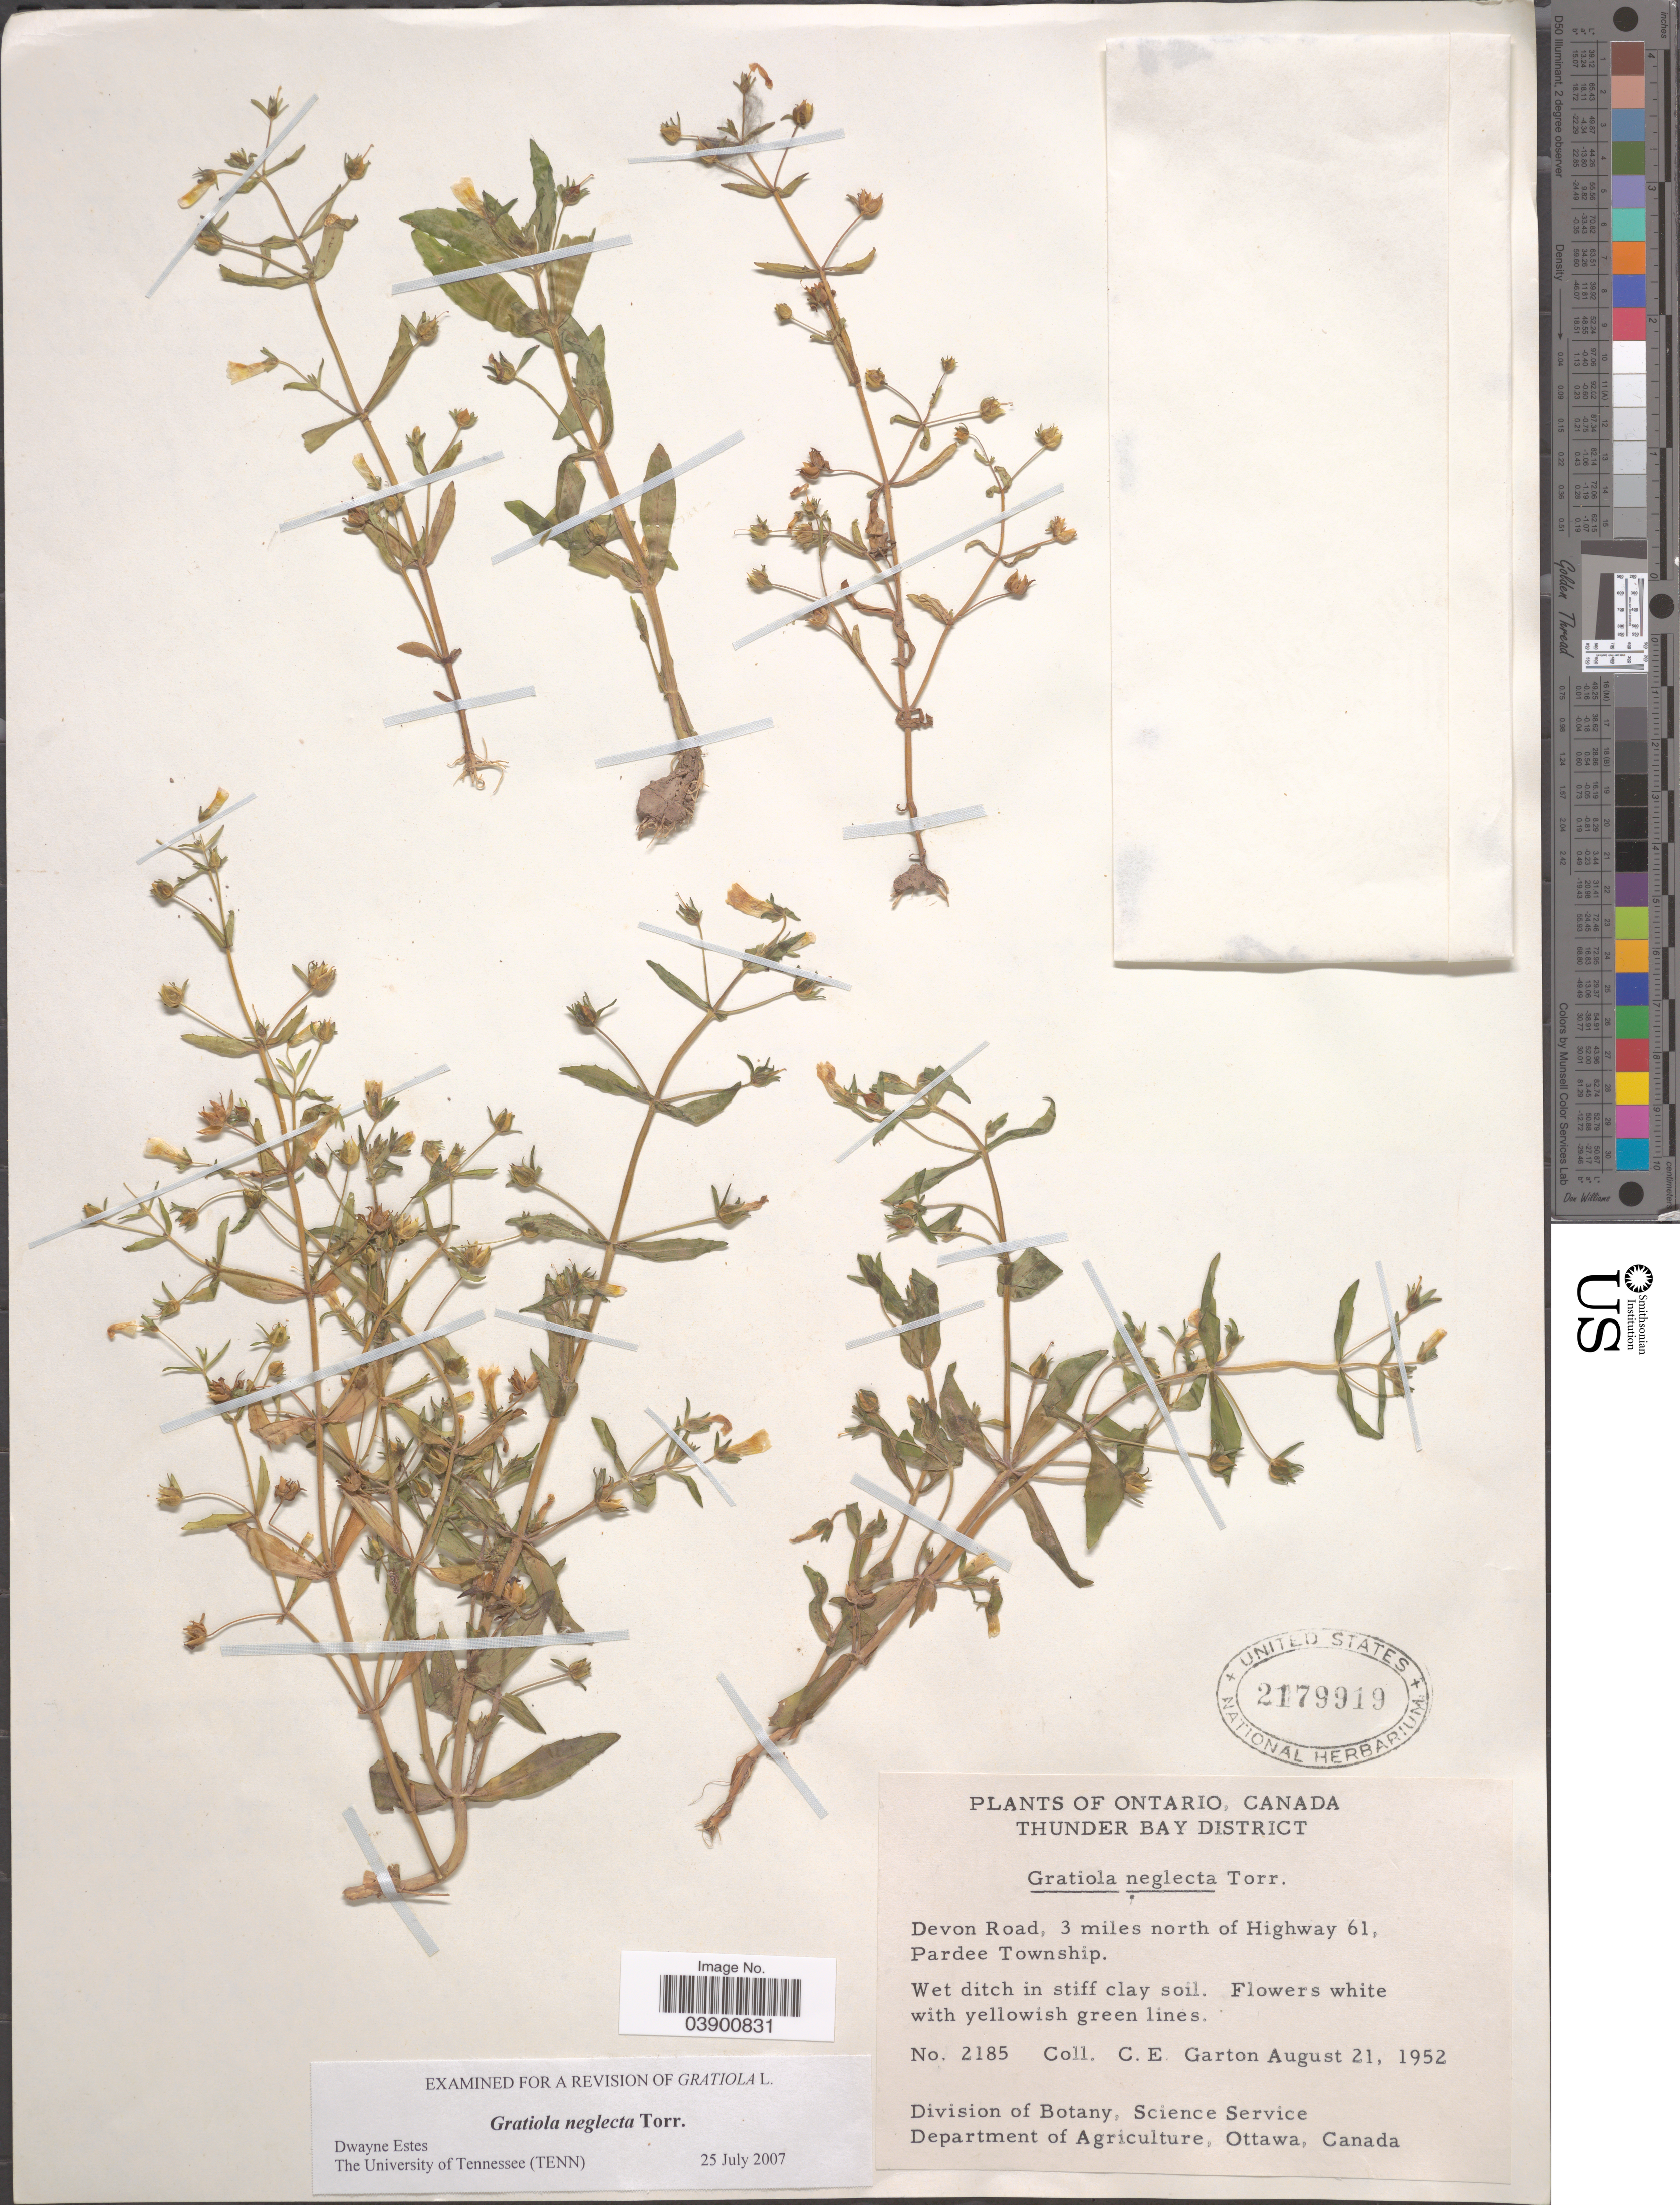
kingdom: Plantae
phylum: Tracheophyta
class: Magnoliopsida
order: Lamiales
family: Plantaginaceae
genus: Gratiola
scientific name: Gratiola neglecta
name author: Torr.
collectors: C. E. Garton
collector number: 2185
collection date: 1952-08-21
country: Canada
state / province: Ontario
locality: Thunder Bay District. Devon Road, 3 miles north of Highway 61, Pardee Township.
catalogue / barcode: US 2179919